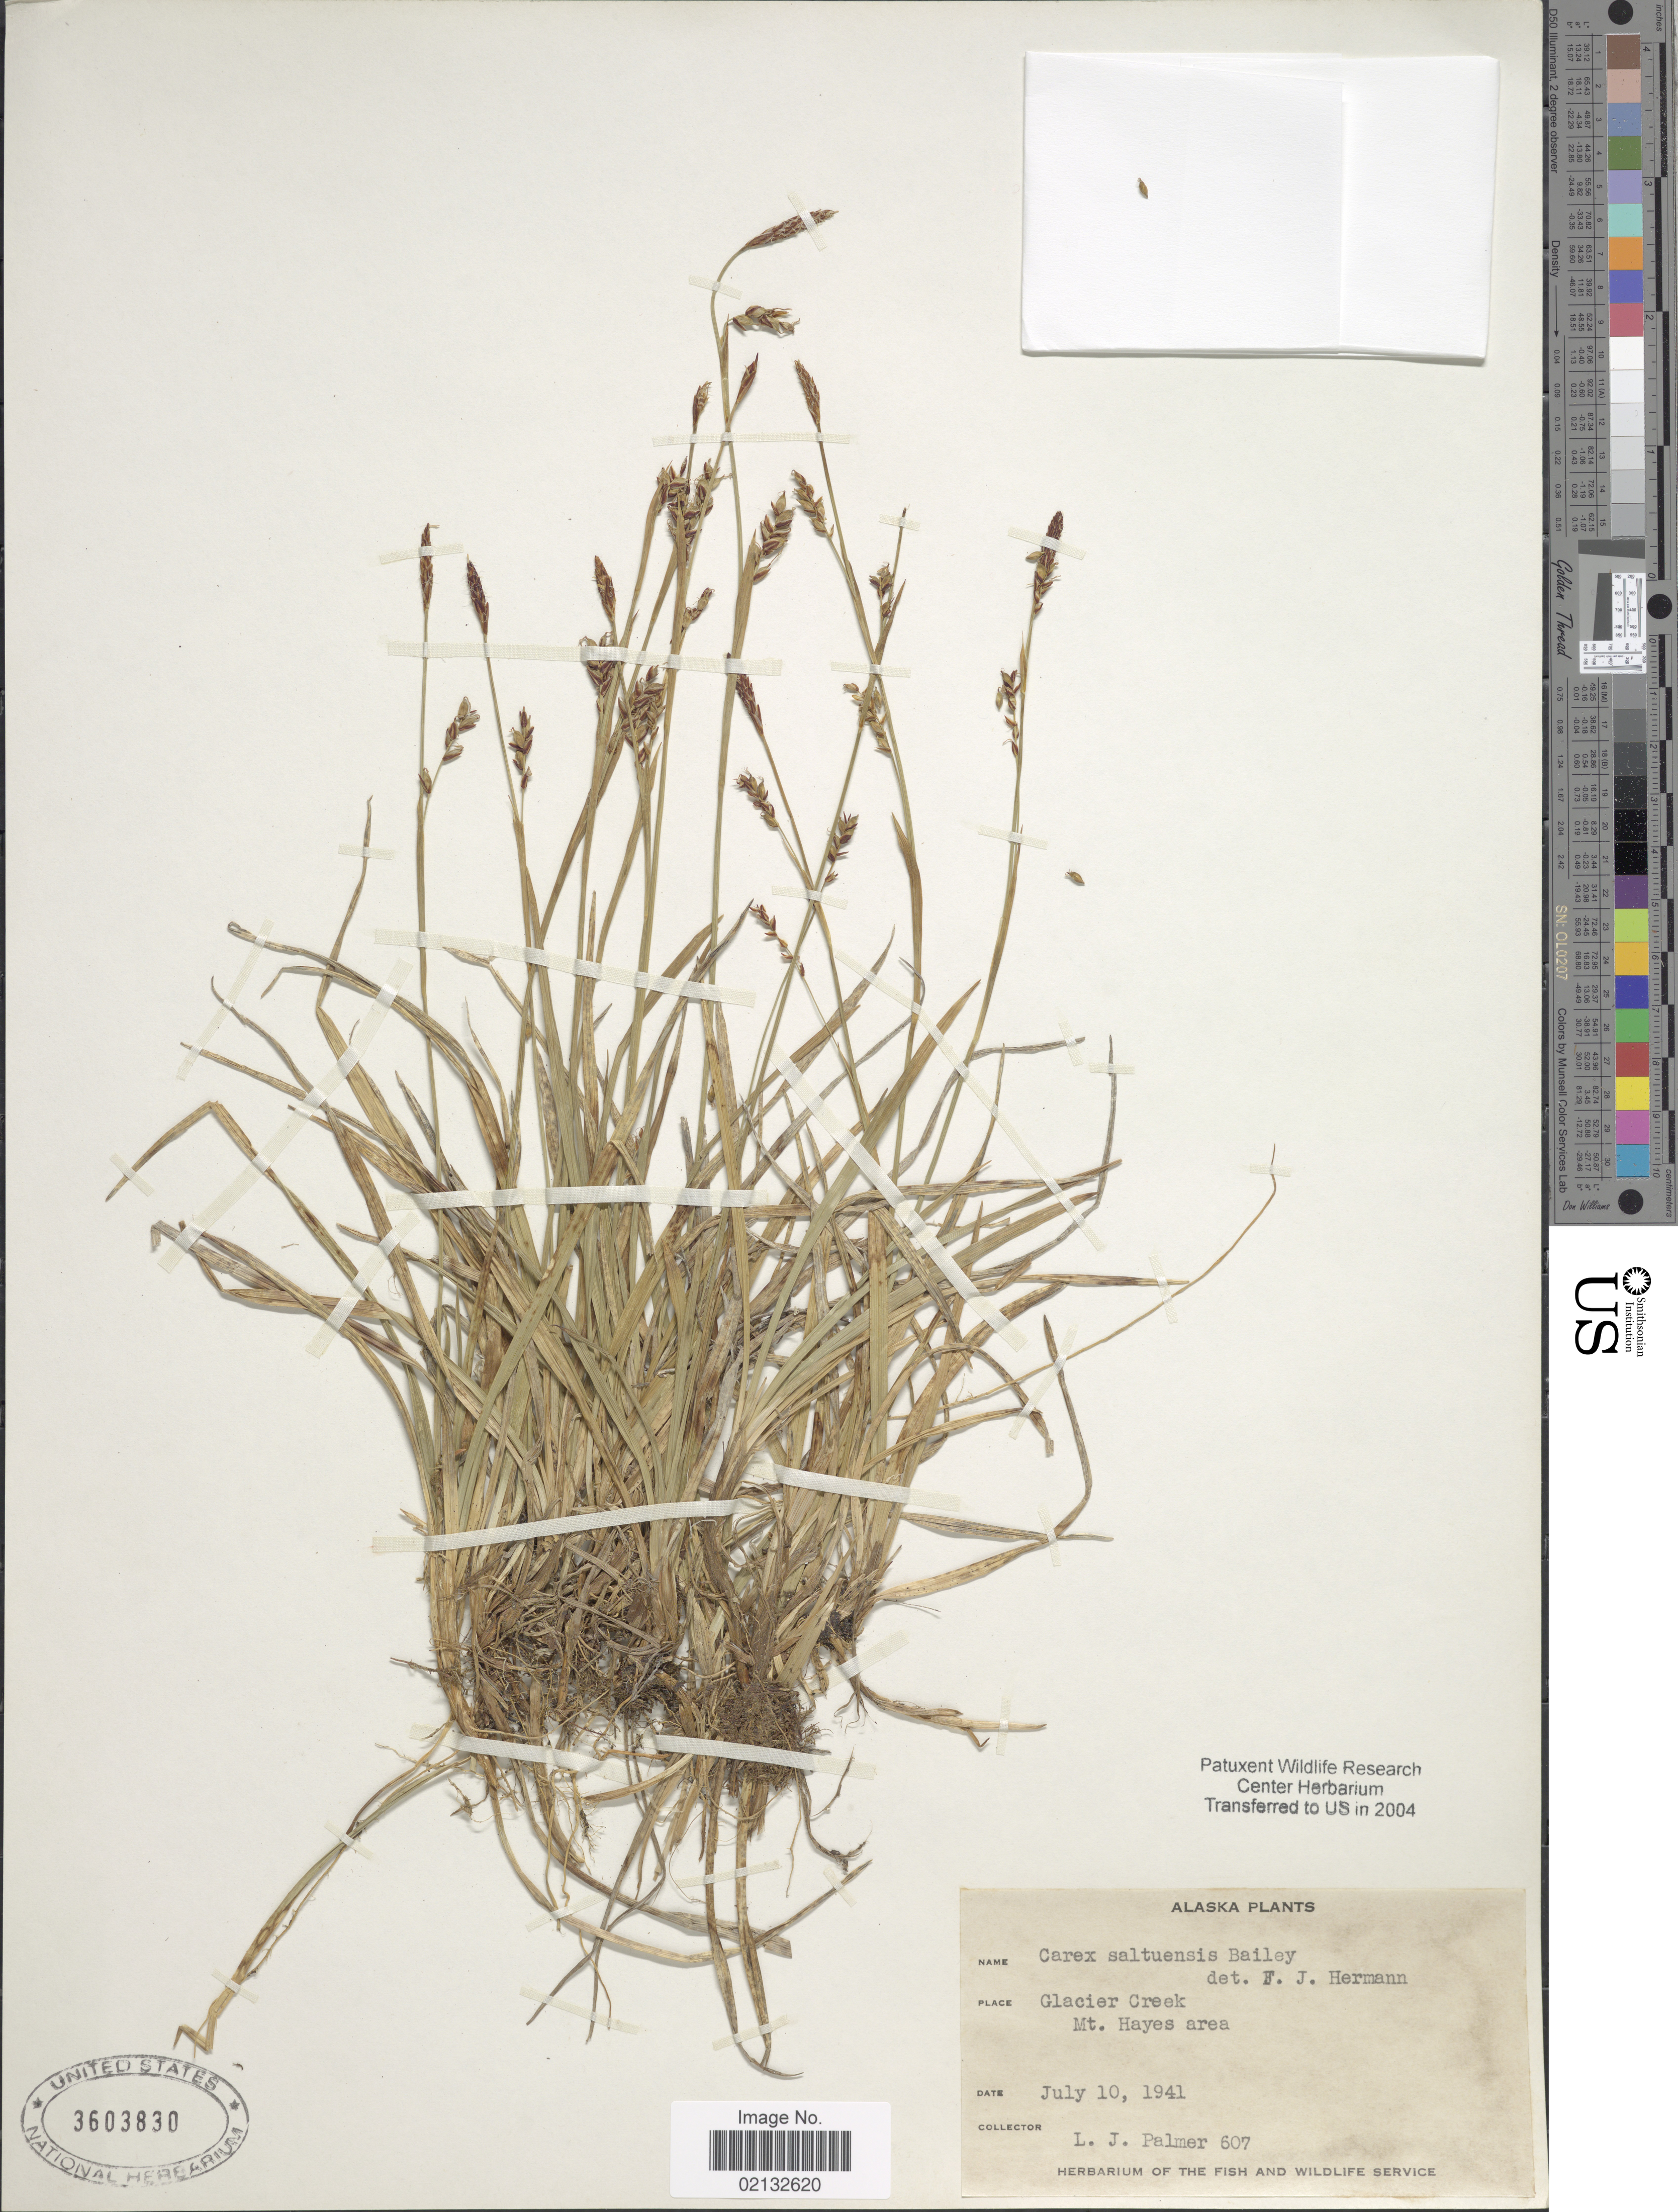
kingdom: Plantae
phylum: Tracheophyta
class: Liliopsida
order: Poales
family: Cyperaceae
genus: Carex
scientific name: Carex vaginata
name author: Tausch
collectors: L. J. Palmer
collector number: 607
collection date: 1941-07-10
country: United States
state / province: Alaska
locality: Glacier Creek. Mt. Hayes area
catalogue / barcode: US 3603830